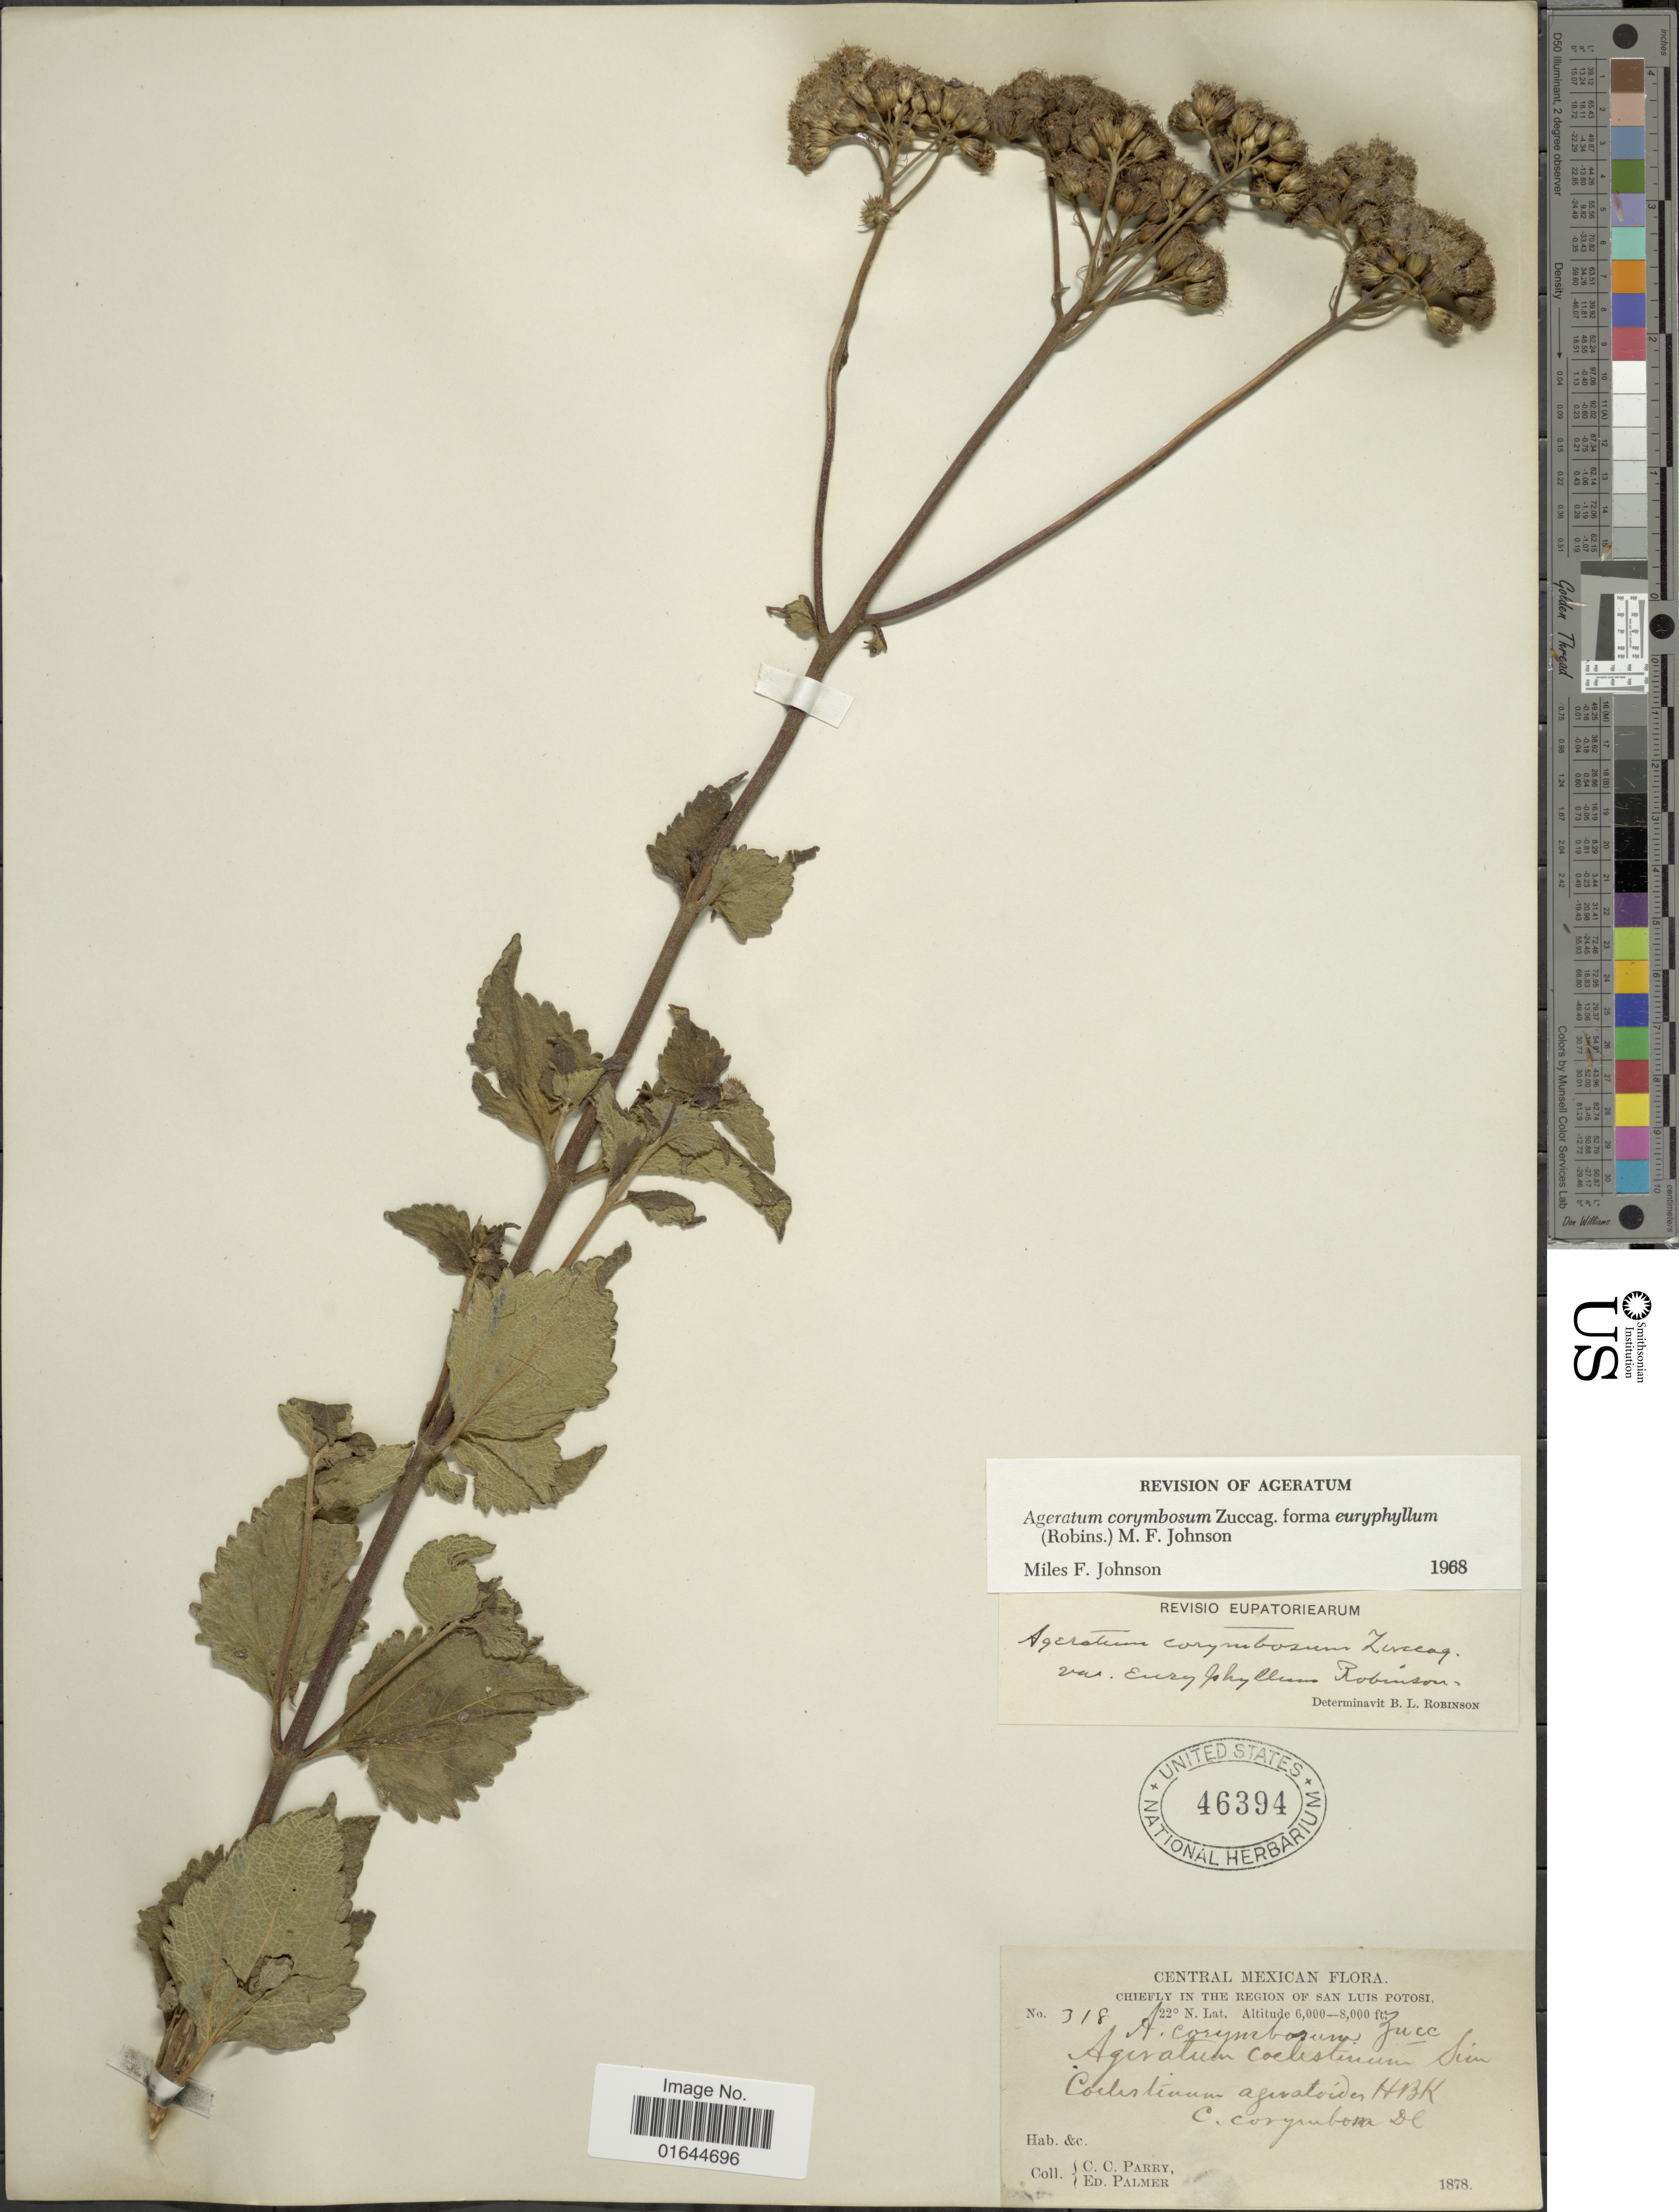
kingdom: Plantae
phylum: Tracheophyta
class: Magnoliopsida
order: Asterales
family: Asteraceae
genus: Ageratum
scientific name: Ageratum corymbosum f. euryphyllum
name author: (B.L. Rob.) M.F. Johnson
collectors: C. C. Parry & E. Palmer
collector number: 318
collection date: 1878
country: Mexico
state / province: San Luis Potosí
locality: Central Mexican, Chiefly in the region of San Luis Potosi.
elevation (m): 1829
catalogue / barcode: US 46394